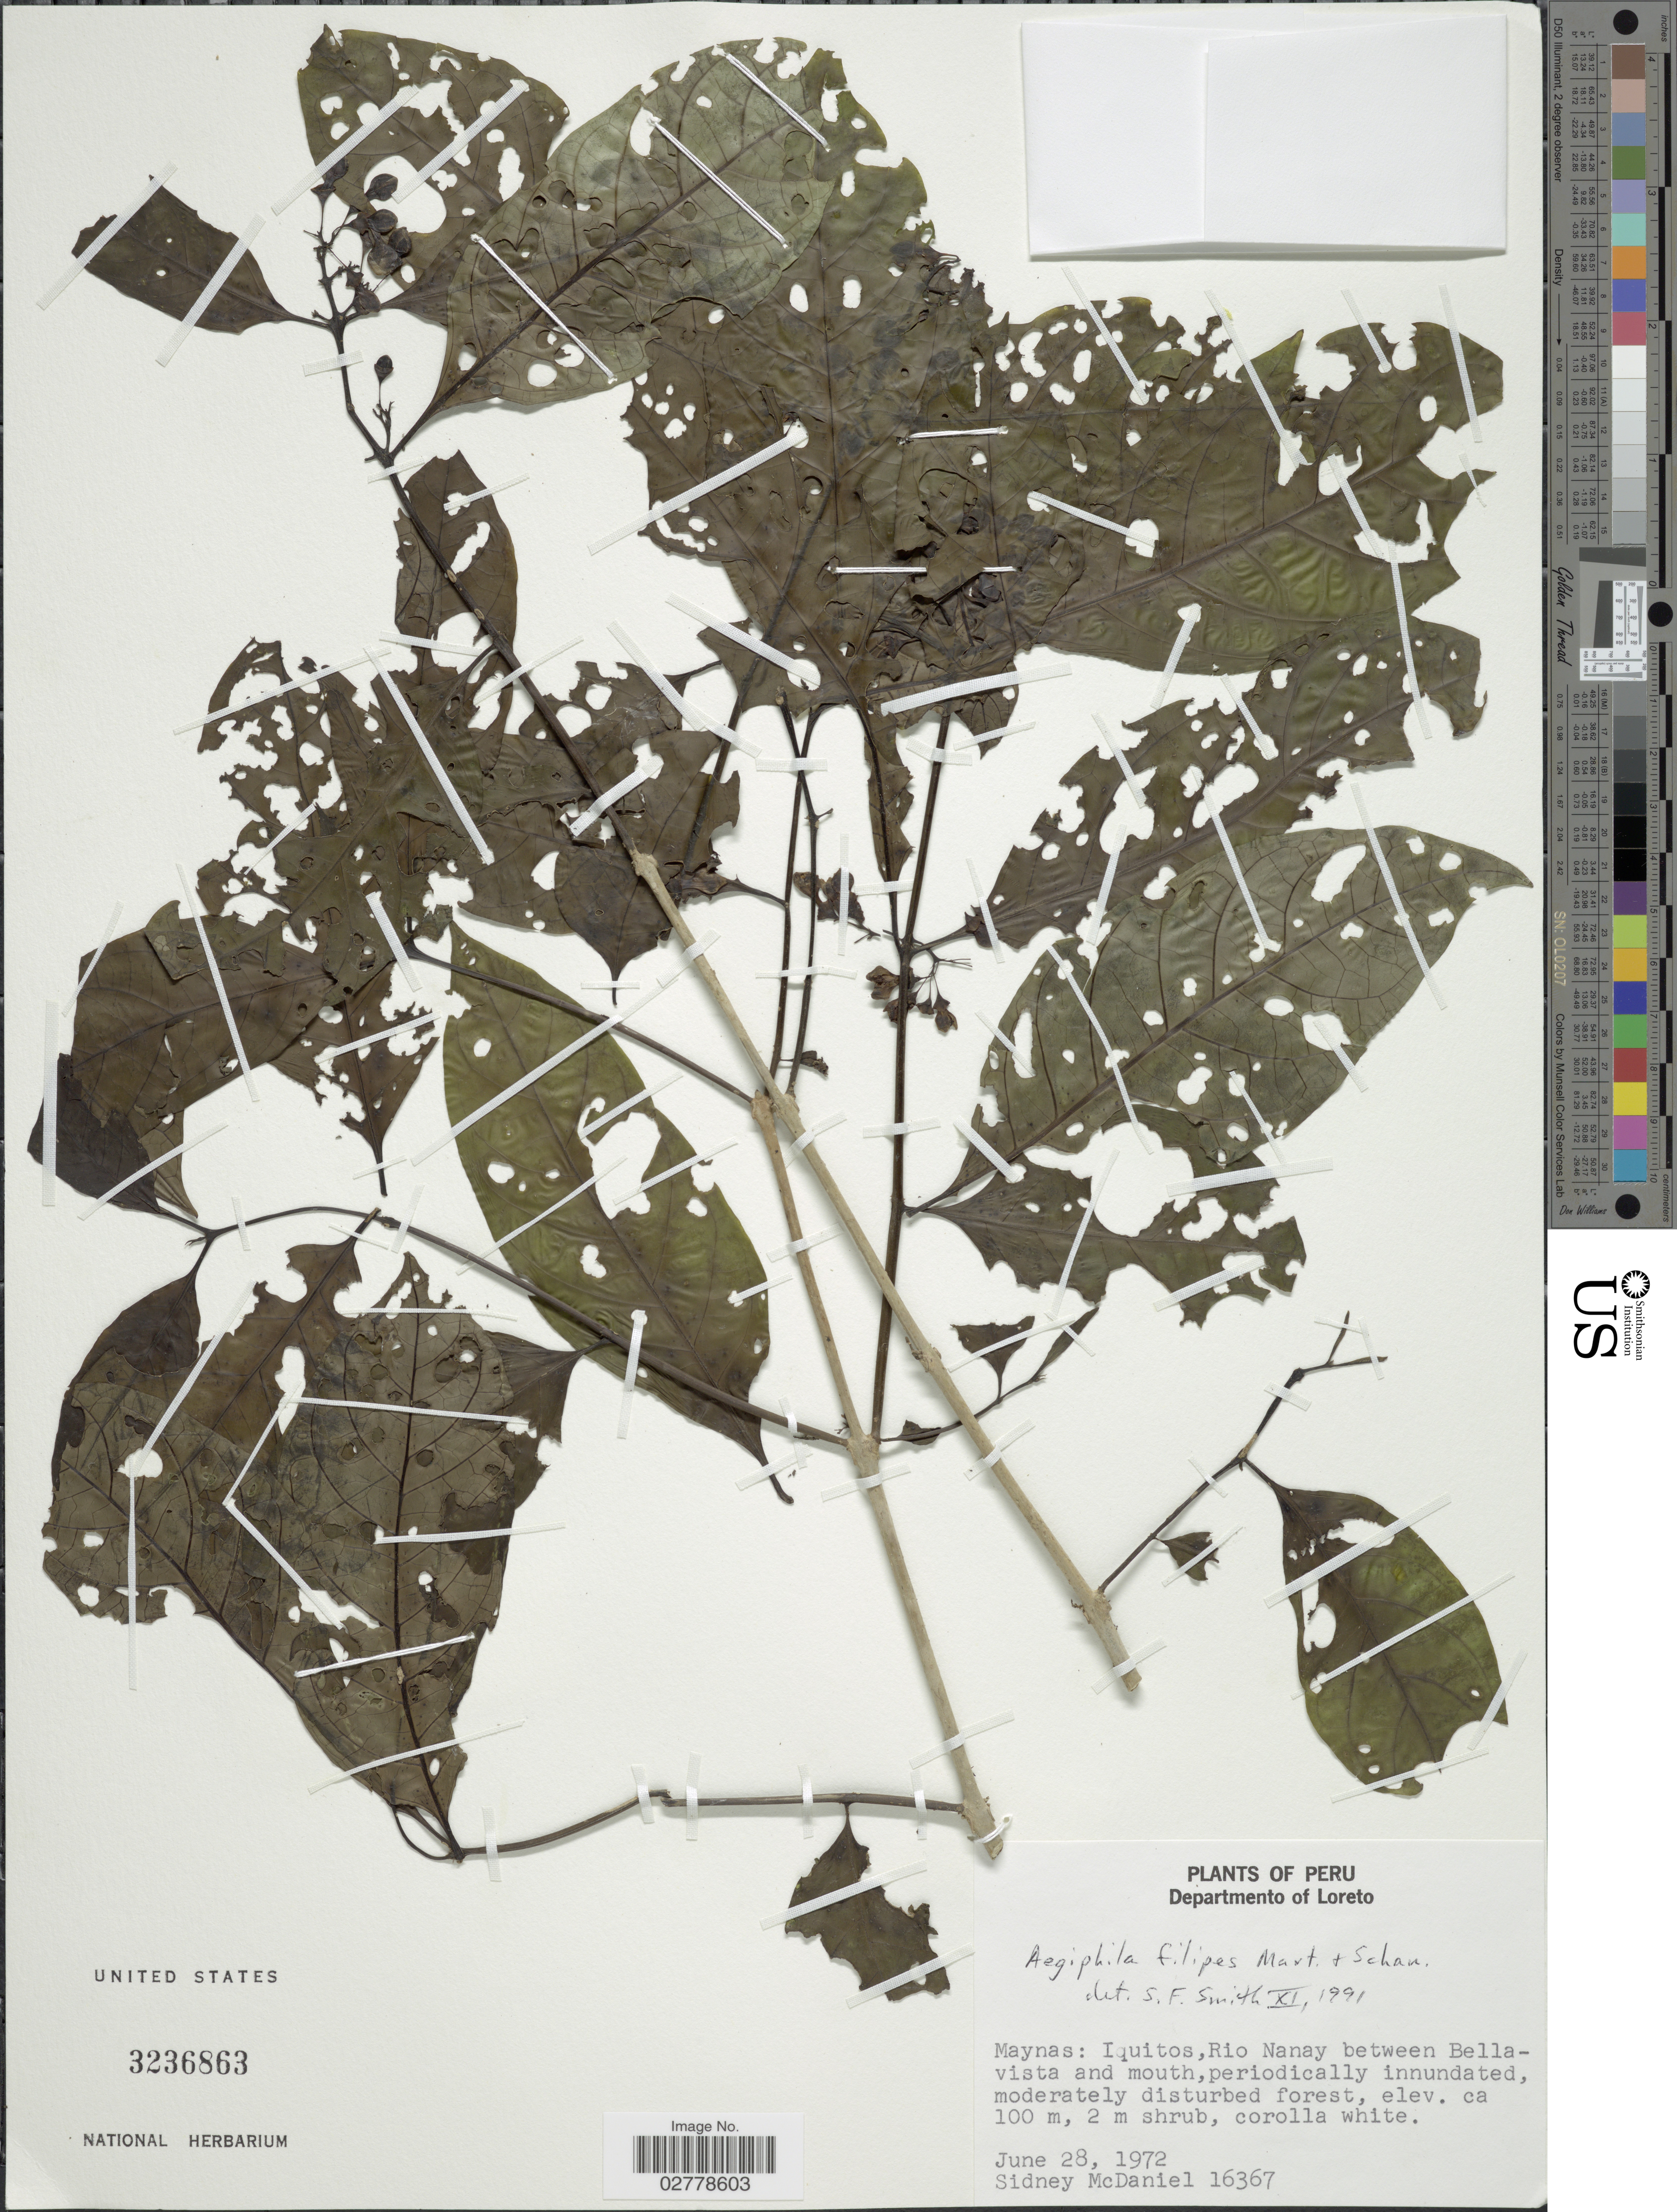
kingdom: Plantae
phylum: Tracheophyta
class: Magnoliopsida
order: Lamiales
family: Lamiaceae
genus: Aegiphila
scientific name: Aegiphila filipes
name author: Mart. & Schauer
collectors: S. McDaniel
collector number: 16367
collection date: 1972-06-28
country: Peru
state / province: Loreto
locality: Departmento of Loreto. Maynas: Iquitos, Rio Nanay between Bellavista and mouth.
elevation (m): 100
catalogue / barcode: US 3236863